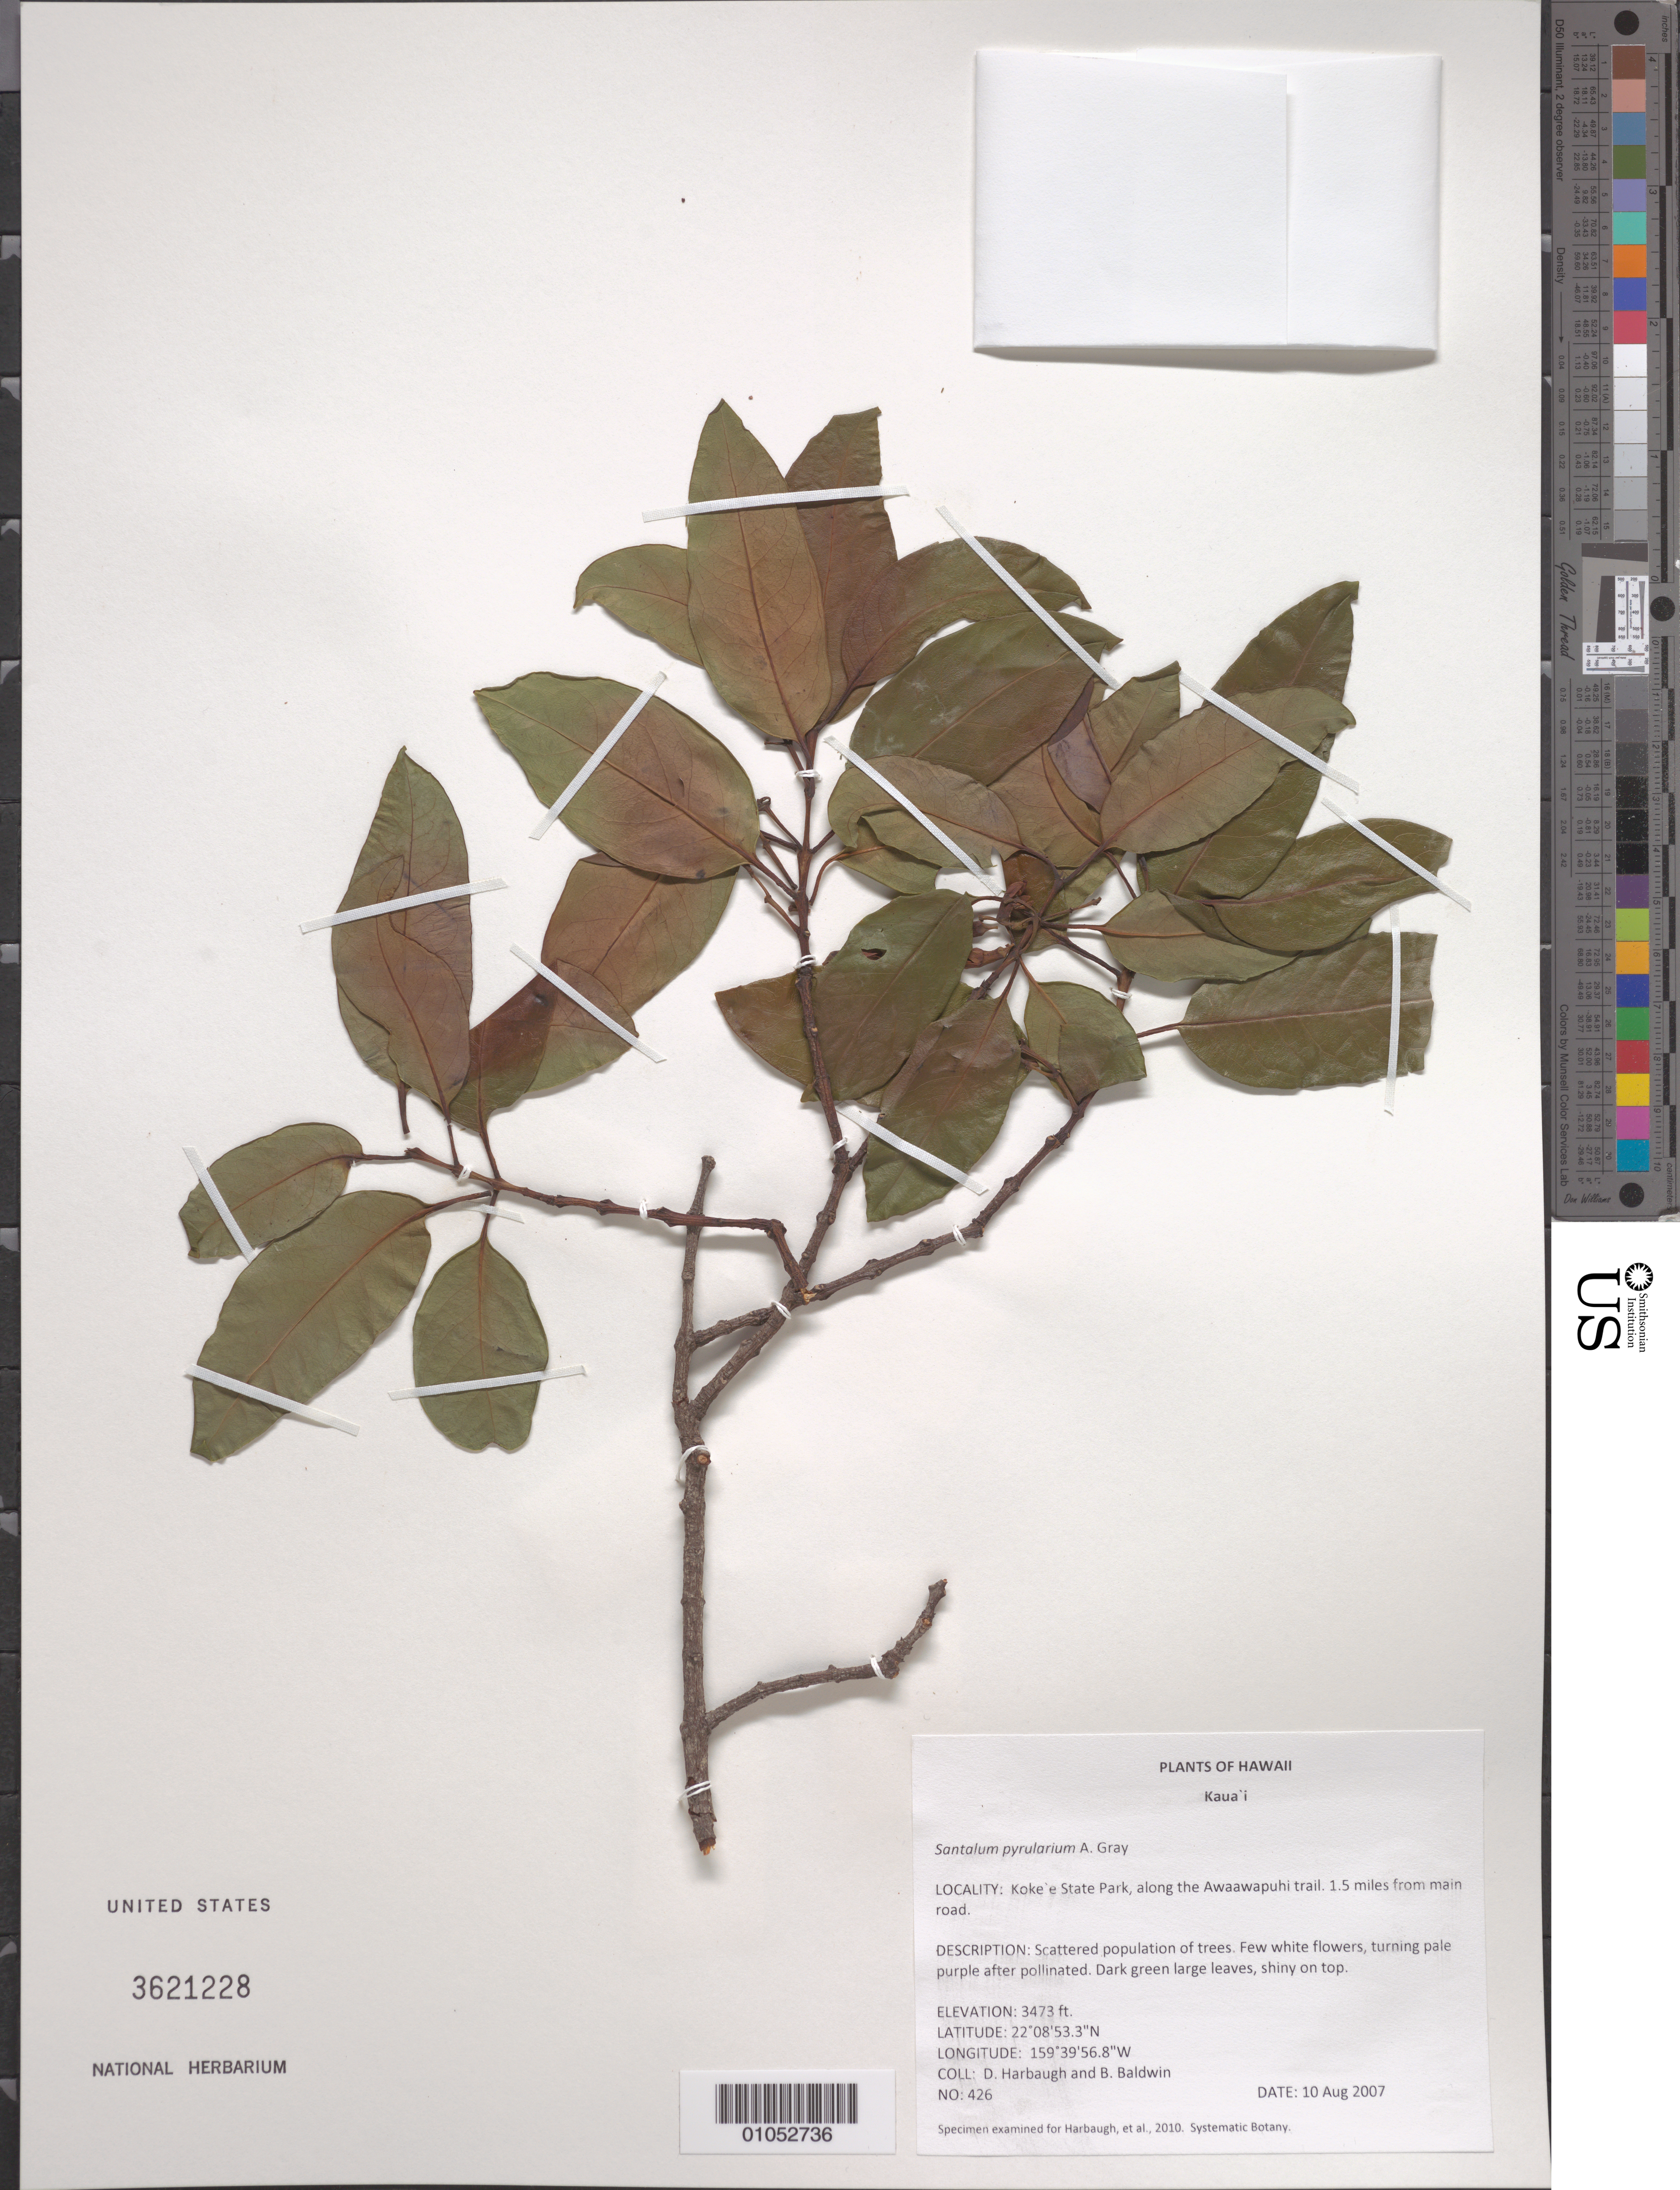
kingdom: Plantae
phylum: Tracheophyta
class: Magnoliopsida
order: Santalales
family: Santalaceae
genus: Santalum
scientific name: Santalum pyrularium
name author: A. Gray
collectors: D. Harbaugh & B. Baldwin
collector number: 426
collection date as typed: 10 Aug 2007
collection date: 2007-08-10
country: United States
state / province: Hawaii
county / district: Kauai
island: Kaua'i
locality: Kokee State Park, along the Awaawapuhi Trail, 1.5 miles from main road.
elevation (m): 1059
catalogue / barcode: US 3621228